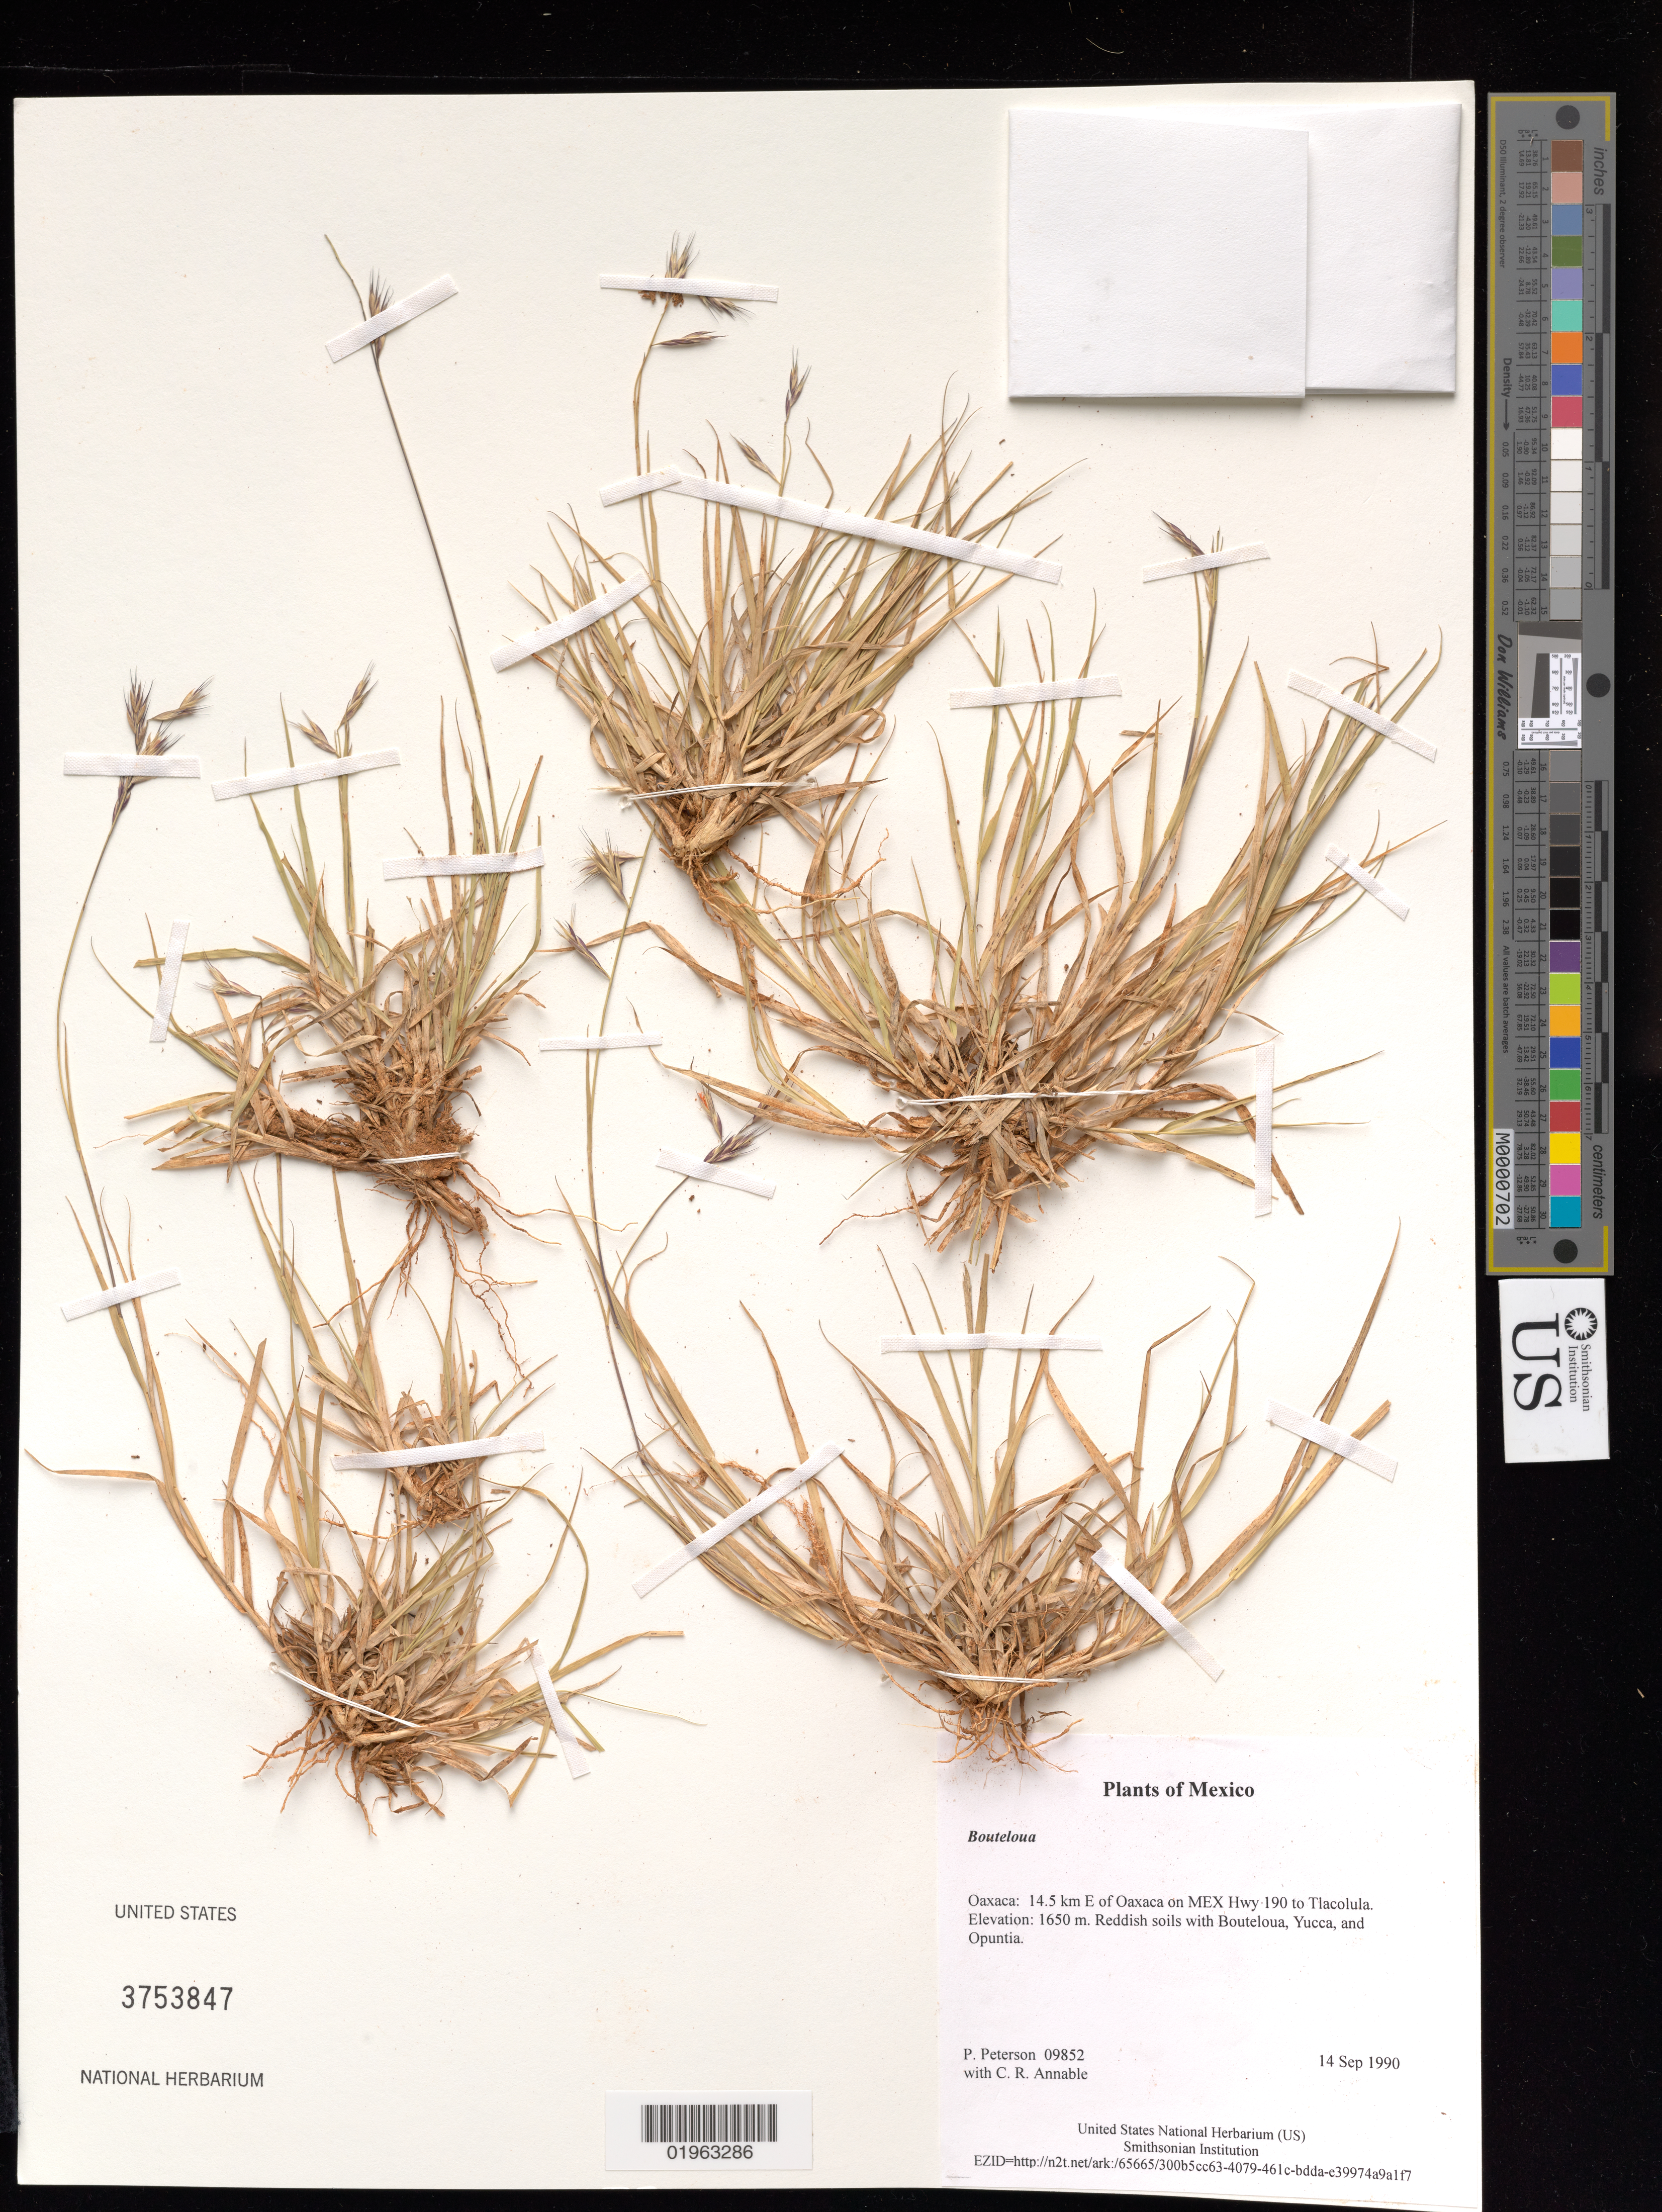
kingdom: Plantae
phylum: Tracheophyta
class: Liliopsida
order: Poales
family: Poaceae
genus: Bouteloua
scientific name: Bouteloua sp.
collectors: P. M. Peterson & C. R. Annable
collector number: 09852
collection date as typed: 14 Sep 1990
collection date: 1990-09-14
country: Mexico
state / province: Oaxaca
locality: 14.5 km E of Oaxaca on MEX Hwy 190 to Tlacolula.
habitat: Reddish soils with Bouteloua, Yucca, and Opuntia.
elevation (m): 1650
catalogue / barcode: US 3753847